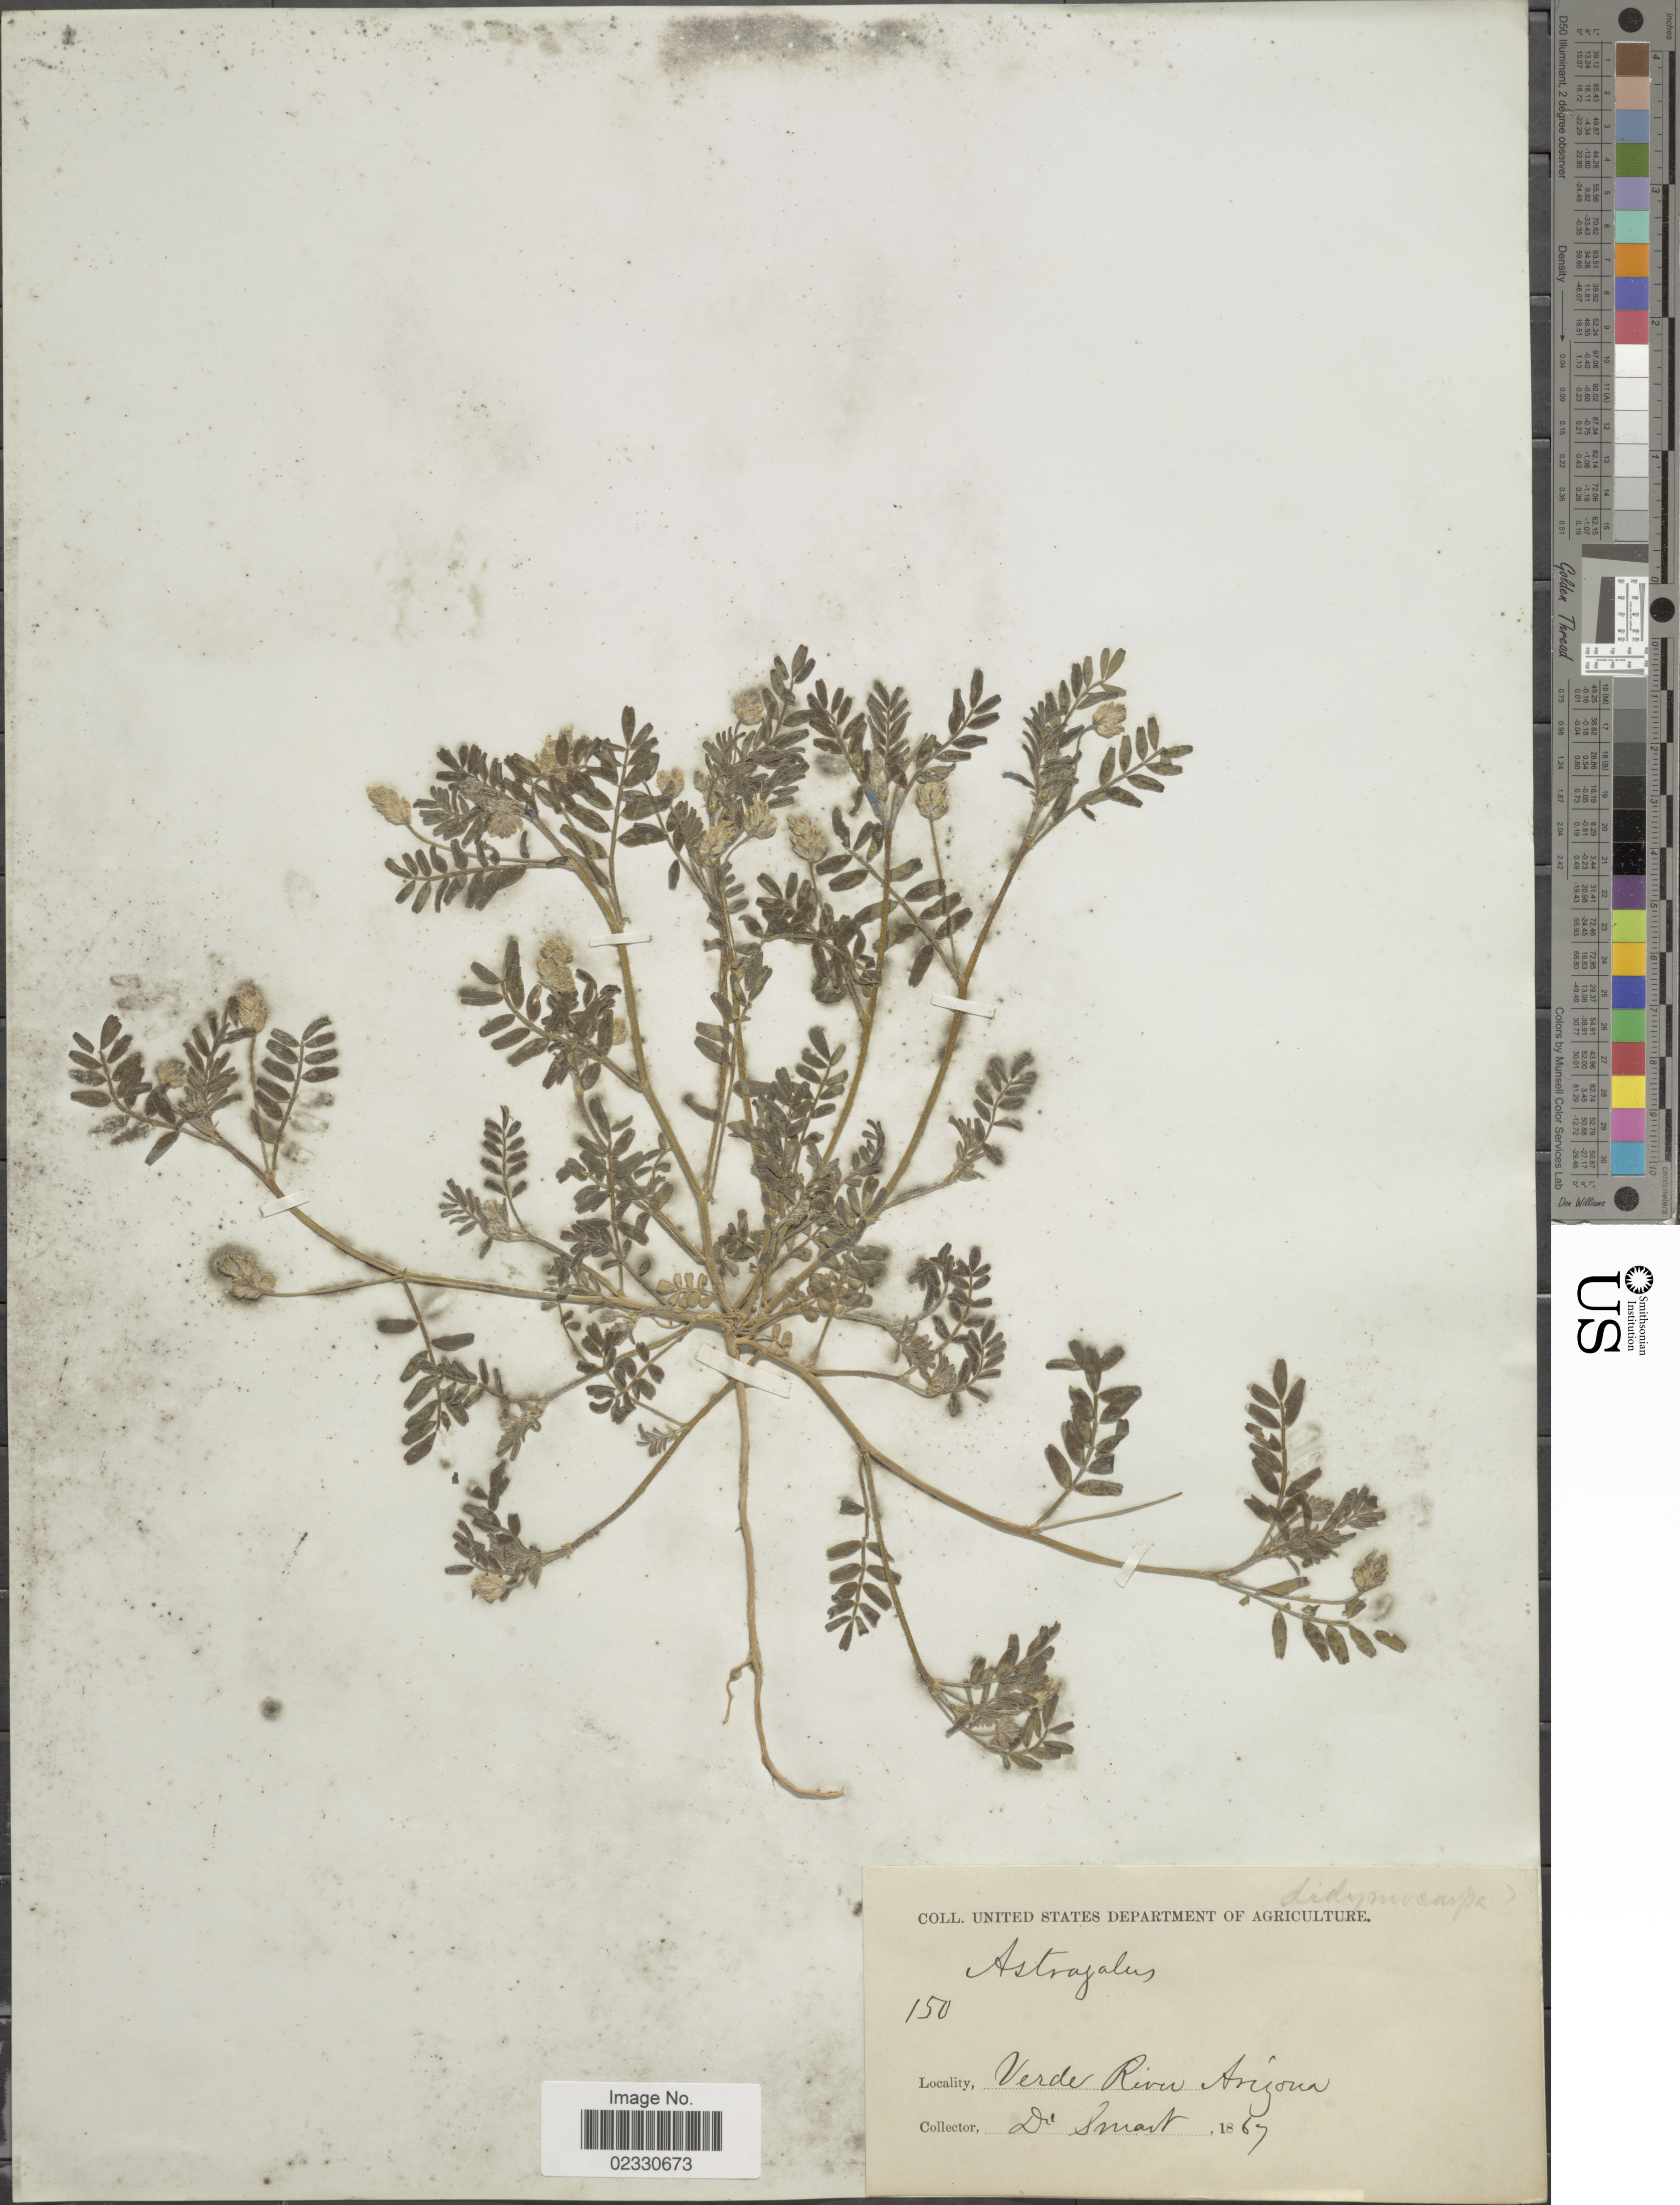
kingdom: Plantae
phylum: Tracheophyta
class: Magnoliopsida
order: Fabales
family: Fabaceae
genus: Astragalus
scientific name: Astragalus dispermus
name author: A. Gray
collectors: C. Smart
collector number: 150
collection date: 1867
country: United States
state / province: Arizona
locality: Verde River.